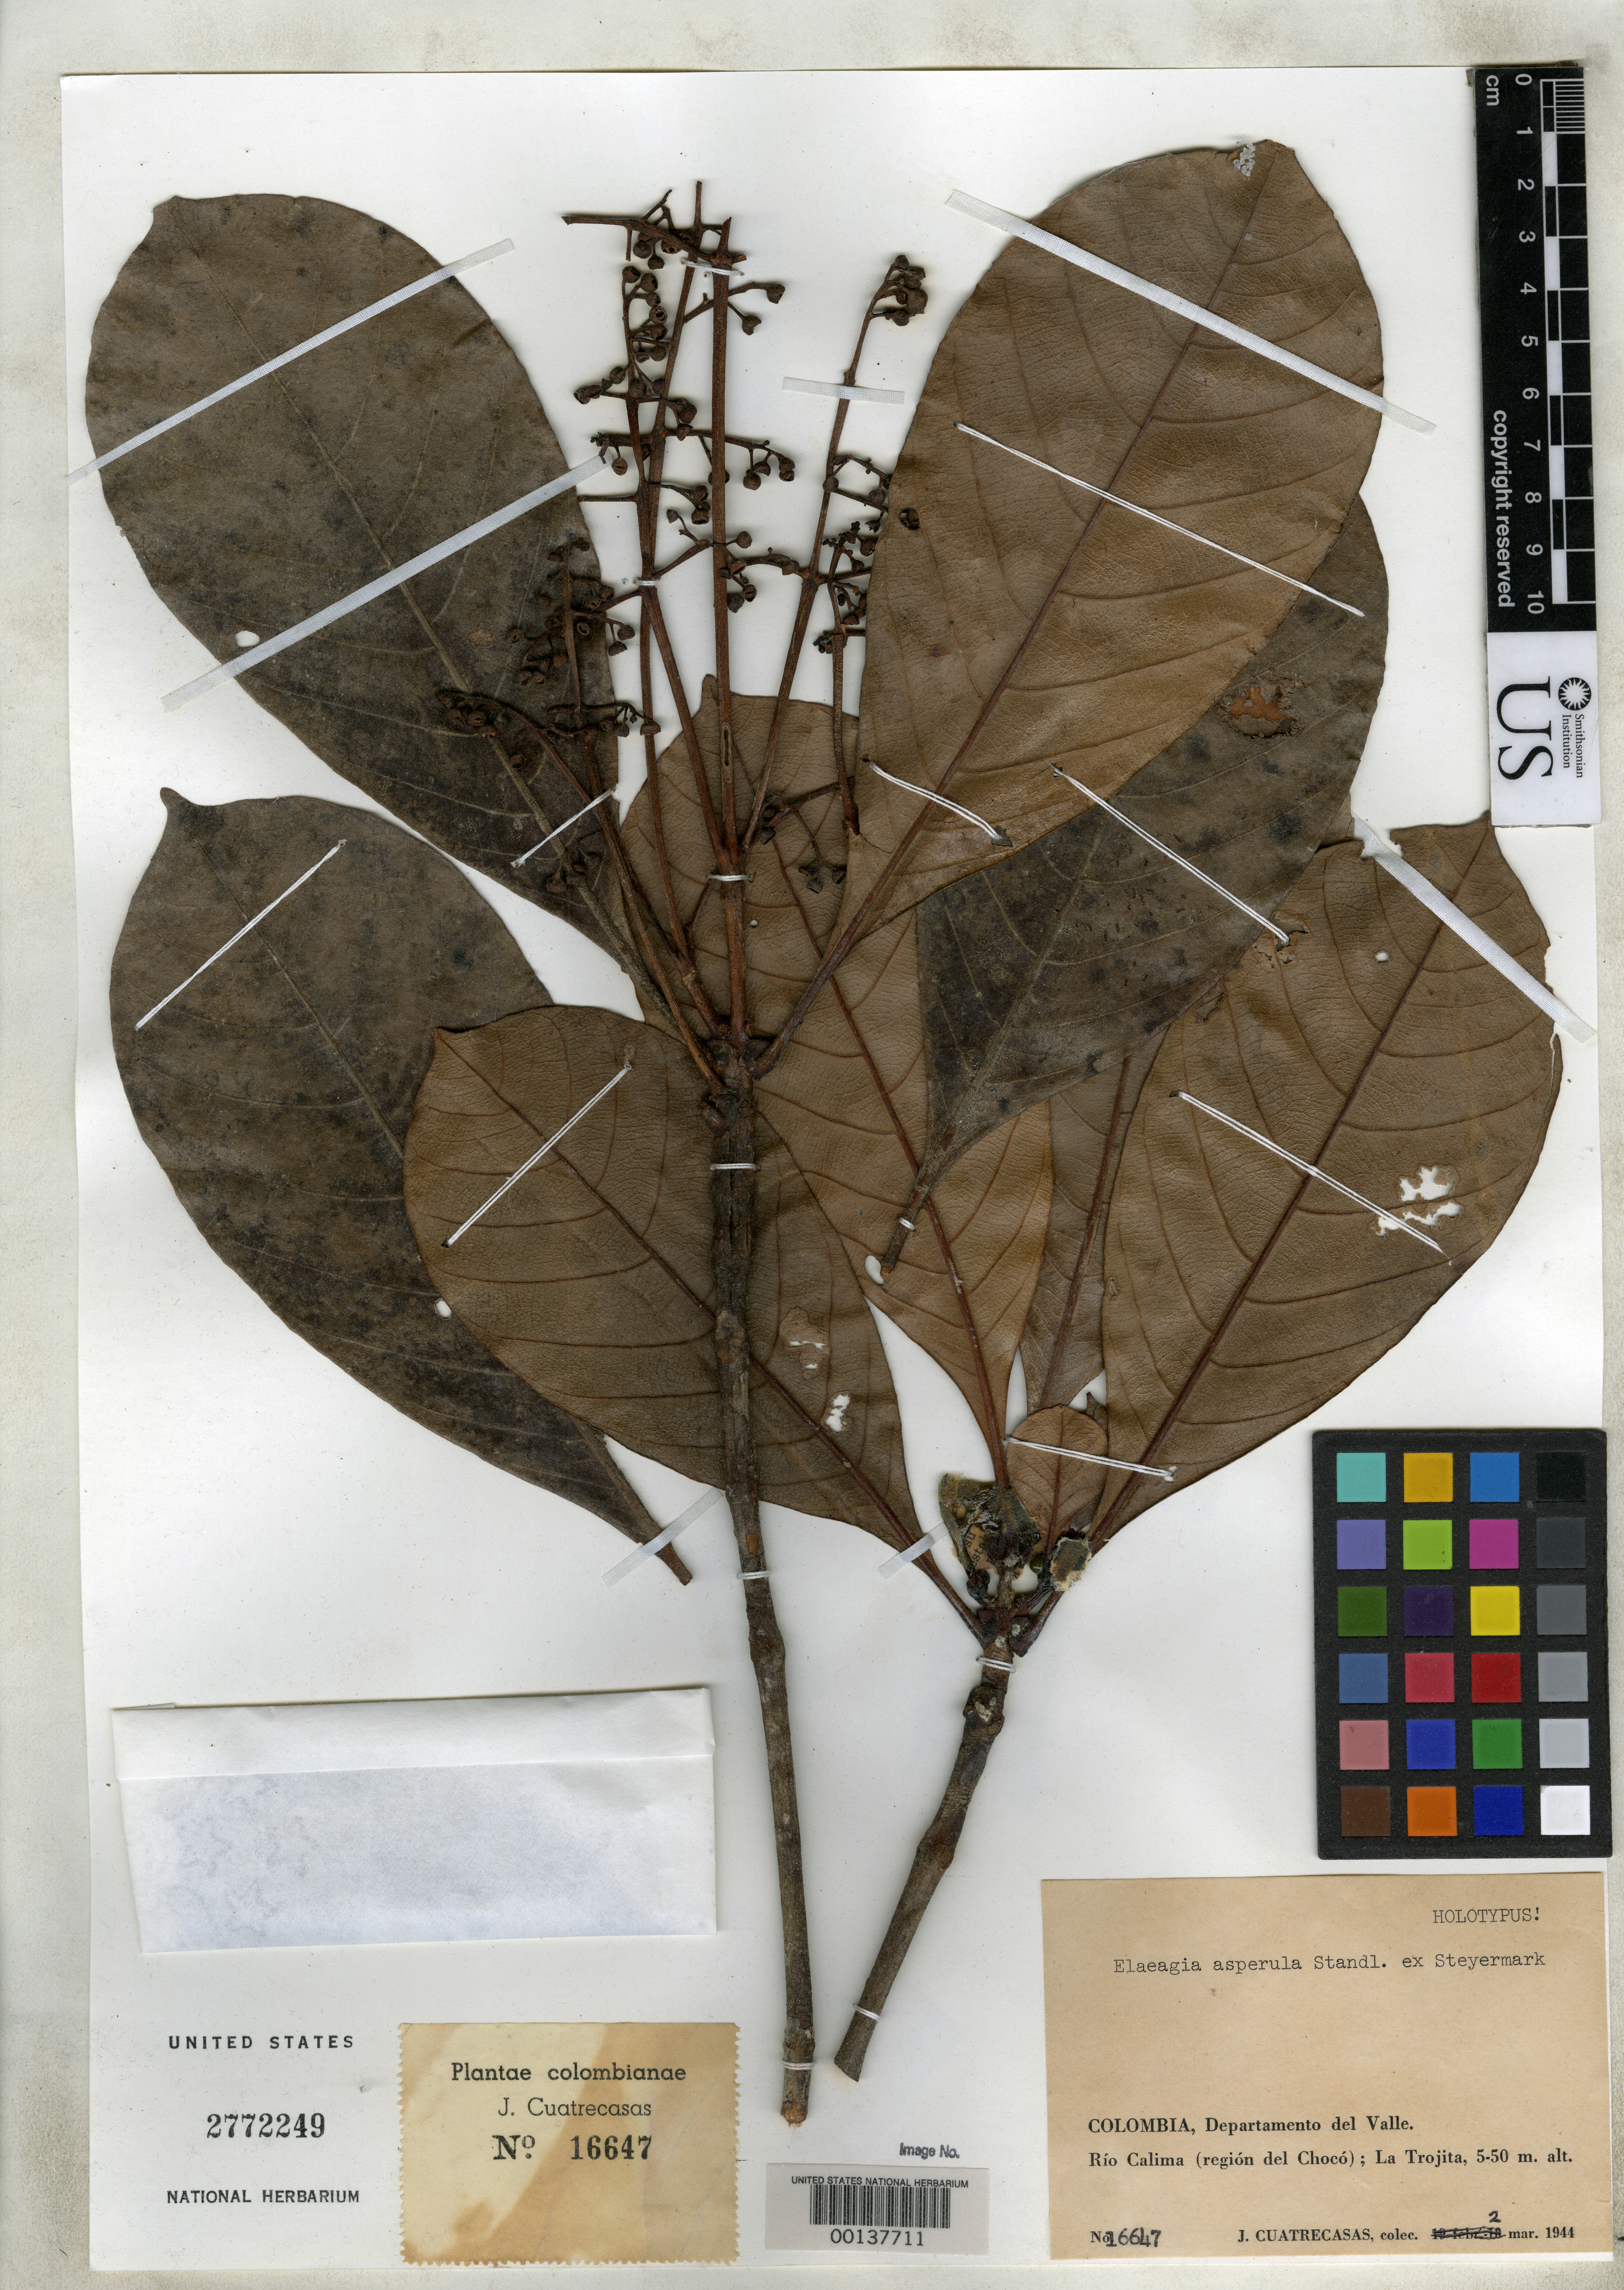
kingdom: Plantae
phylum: Tracheophyta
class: Magnoliopsida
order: Gentianales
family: Rubiaceae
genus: Elaeagia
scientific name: Elaeagia asperula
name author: Standl. ex Steyerm.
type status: Holotype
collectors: J. Cuatrecasas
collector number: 16647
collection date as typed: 19 Feb 1944 to 10 Mar 1944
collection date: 1944-02-19/1944-03-10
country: Colombia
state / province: Valle del Cauca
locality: Rio Calima, La Tojita.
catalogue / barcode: US 2772249